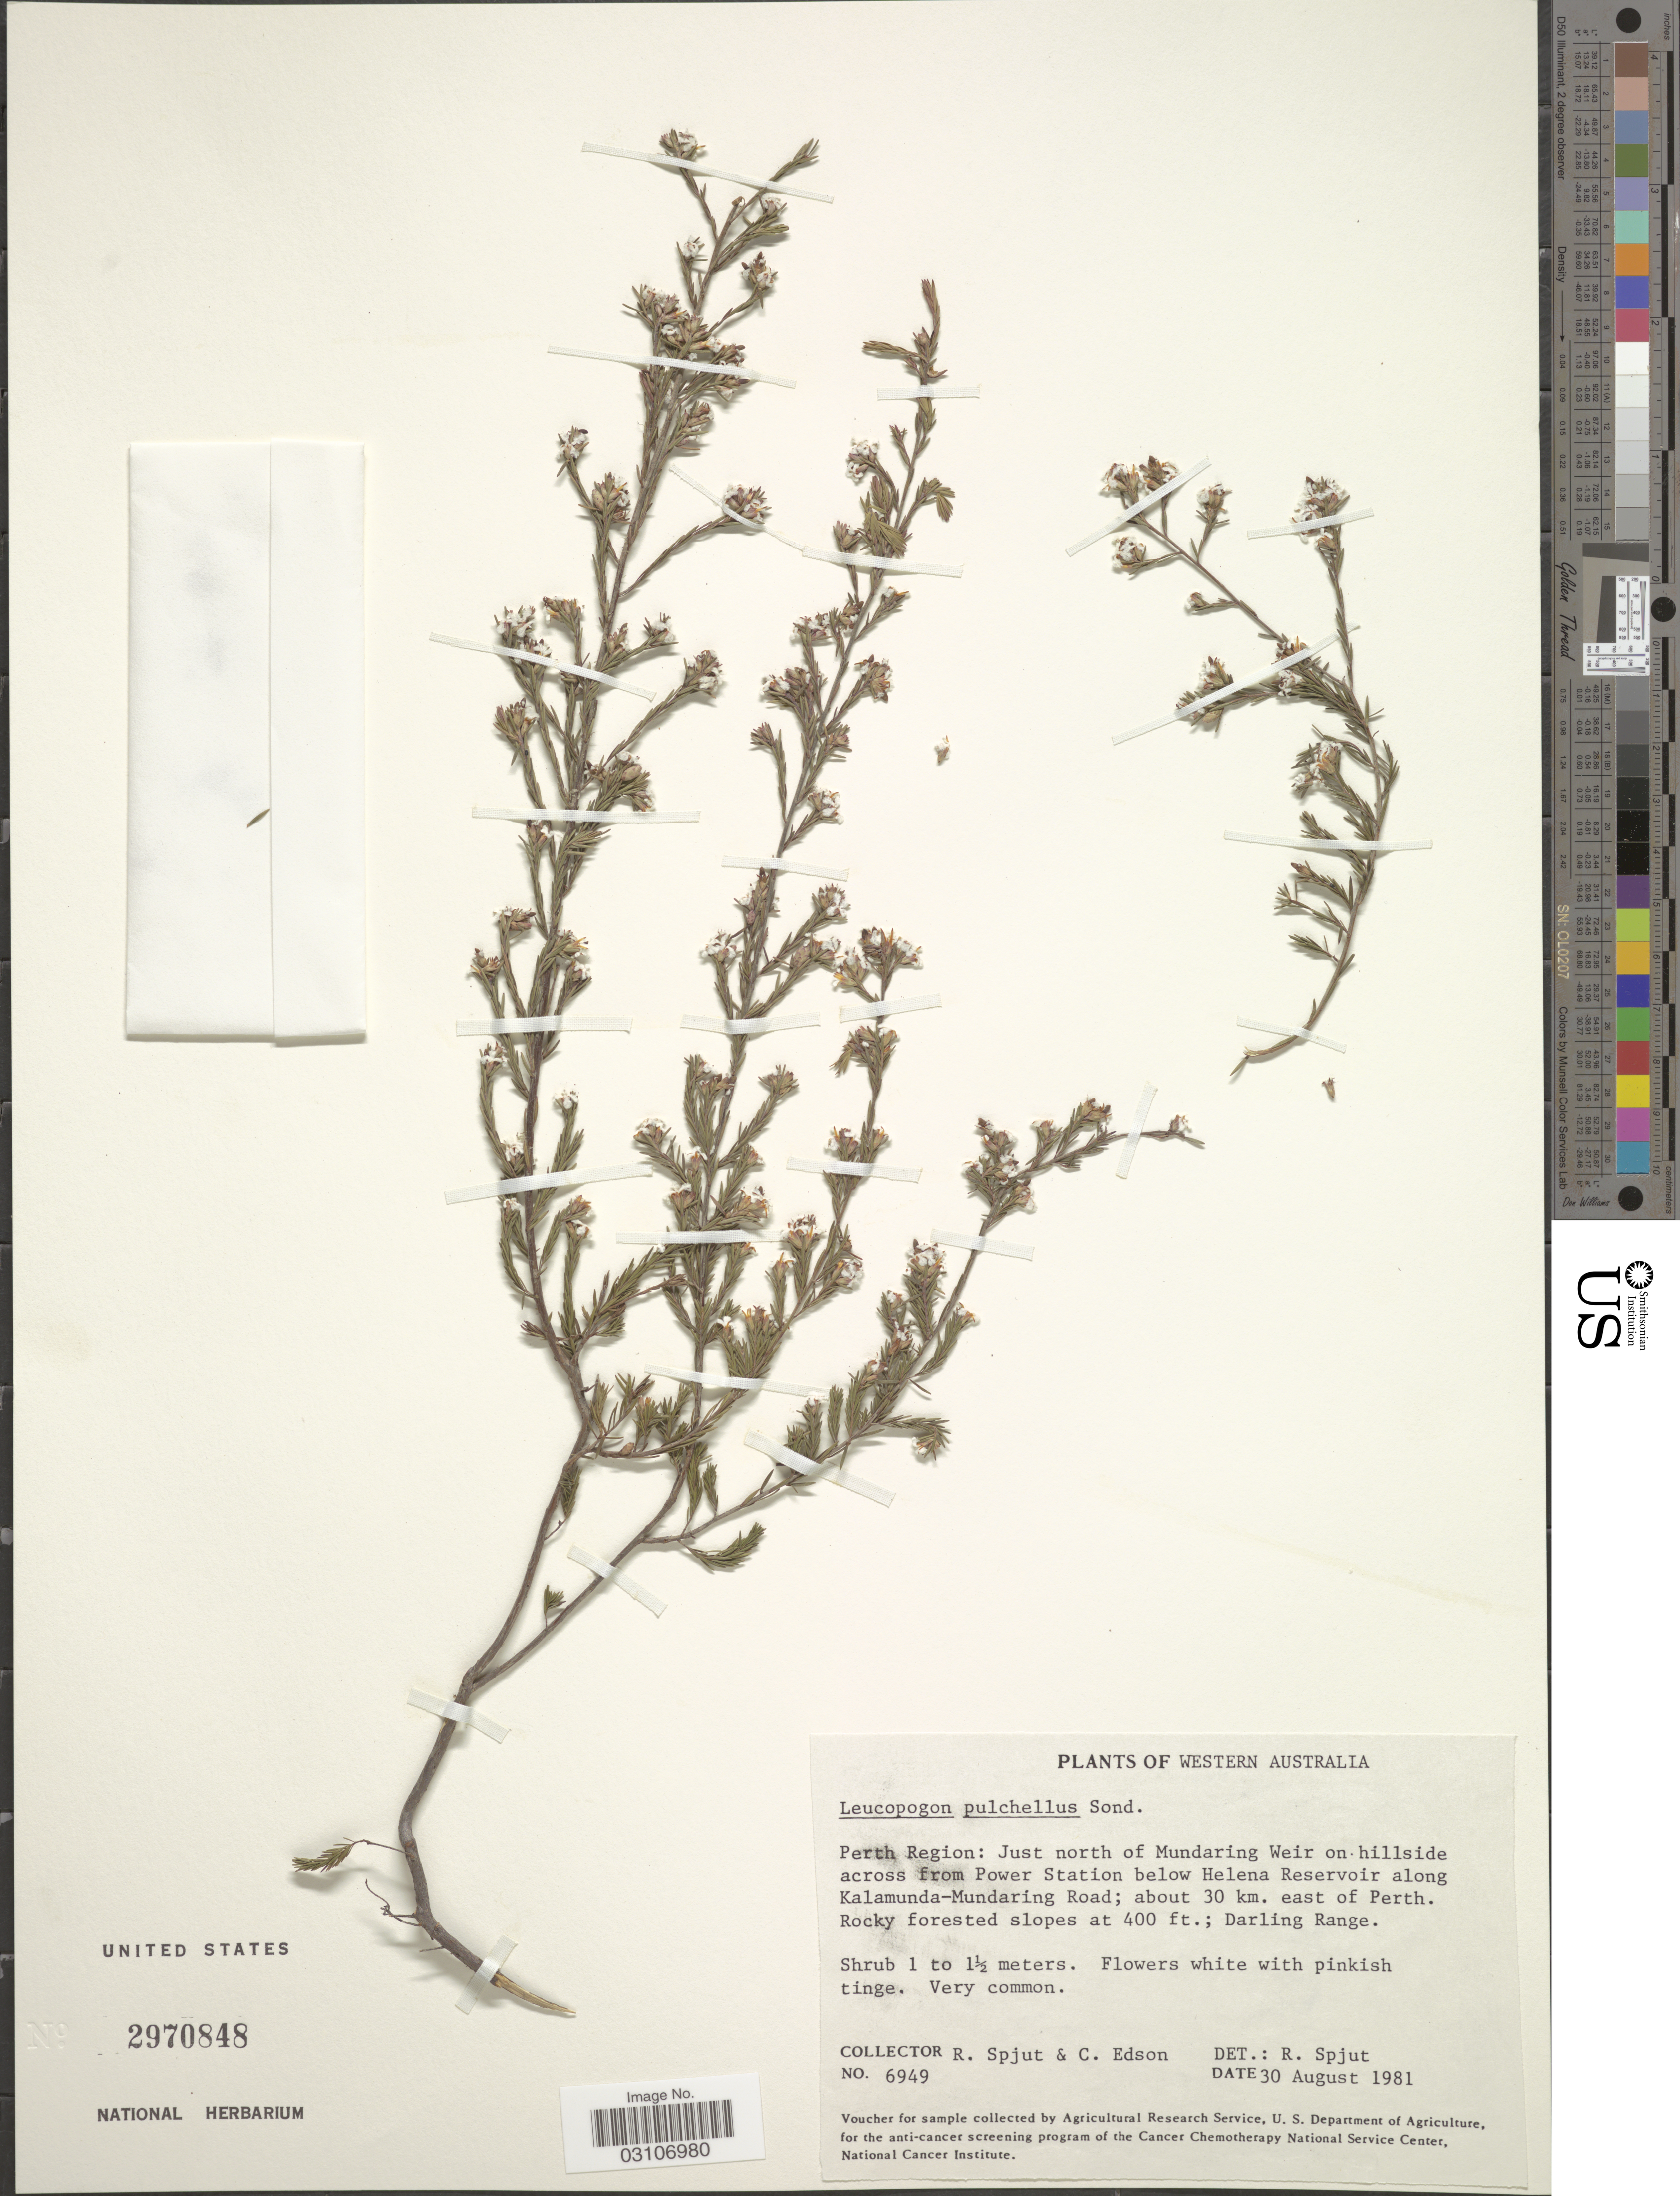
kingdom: Plantae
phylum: Tracheophyta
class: Magnoliopsida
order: Ericales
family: Ericaceae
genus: Leucopogon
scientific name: Leucopogon pulchellus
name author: Sond.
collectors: R. Spjut & C. Edson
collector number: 6949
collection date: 1981-08-30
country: Australia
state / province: Western Australia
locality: Perth Region: Just north of Mundaring Weir on hillside across from Power Station below Helena Reservoir along Kalamunda-Mundaring Road; about 30 km. east of Perth. Rocky forested slopes; Darling Range.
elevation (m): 122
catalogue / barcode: US 2970848